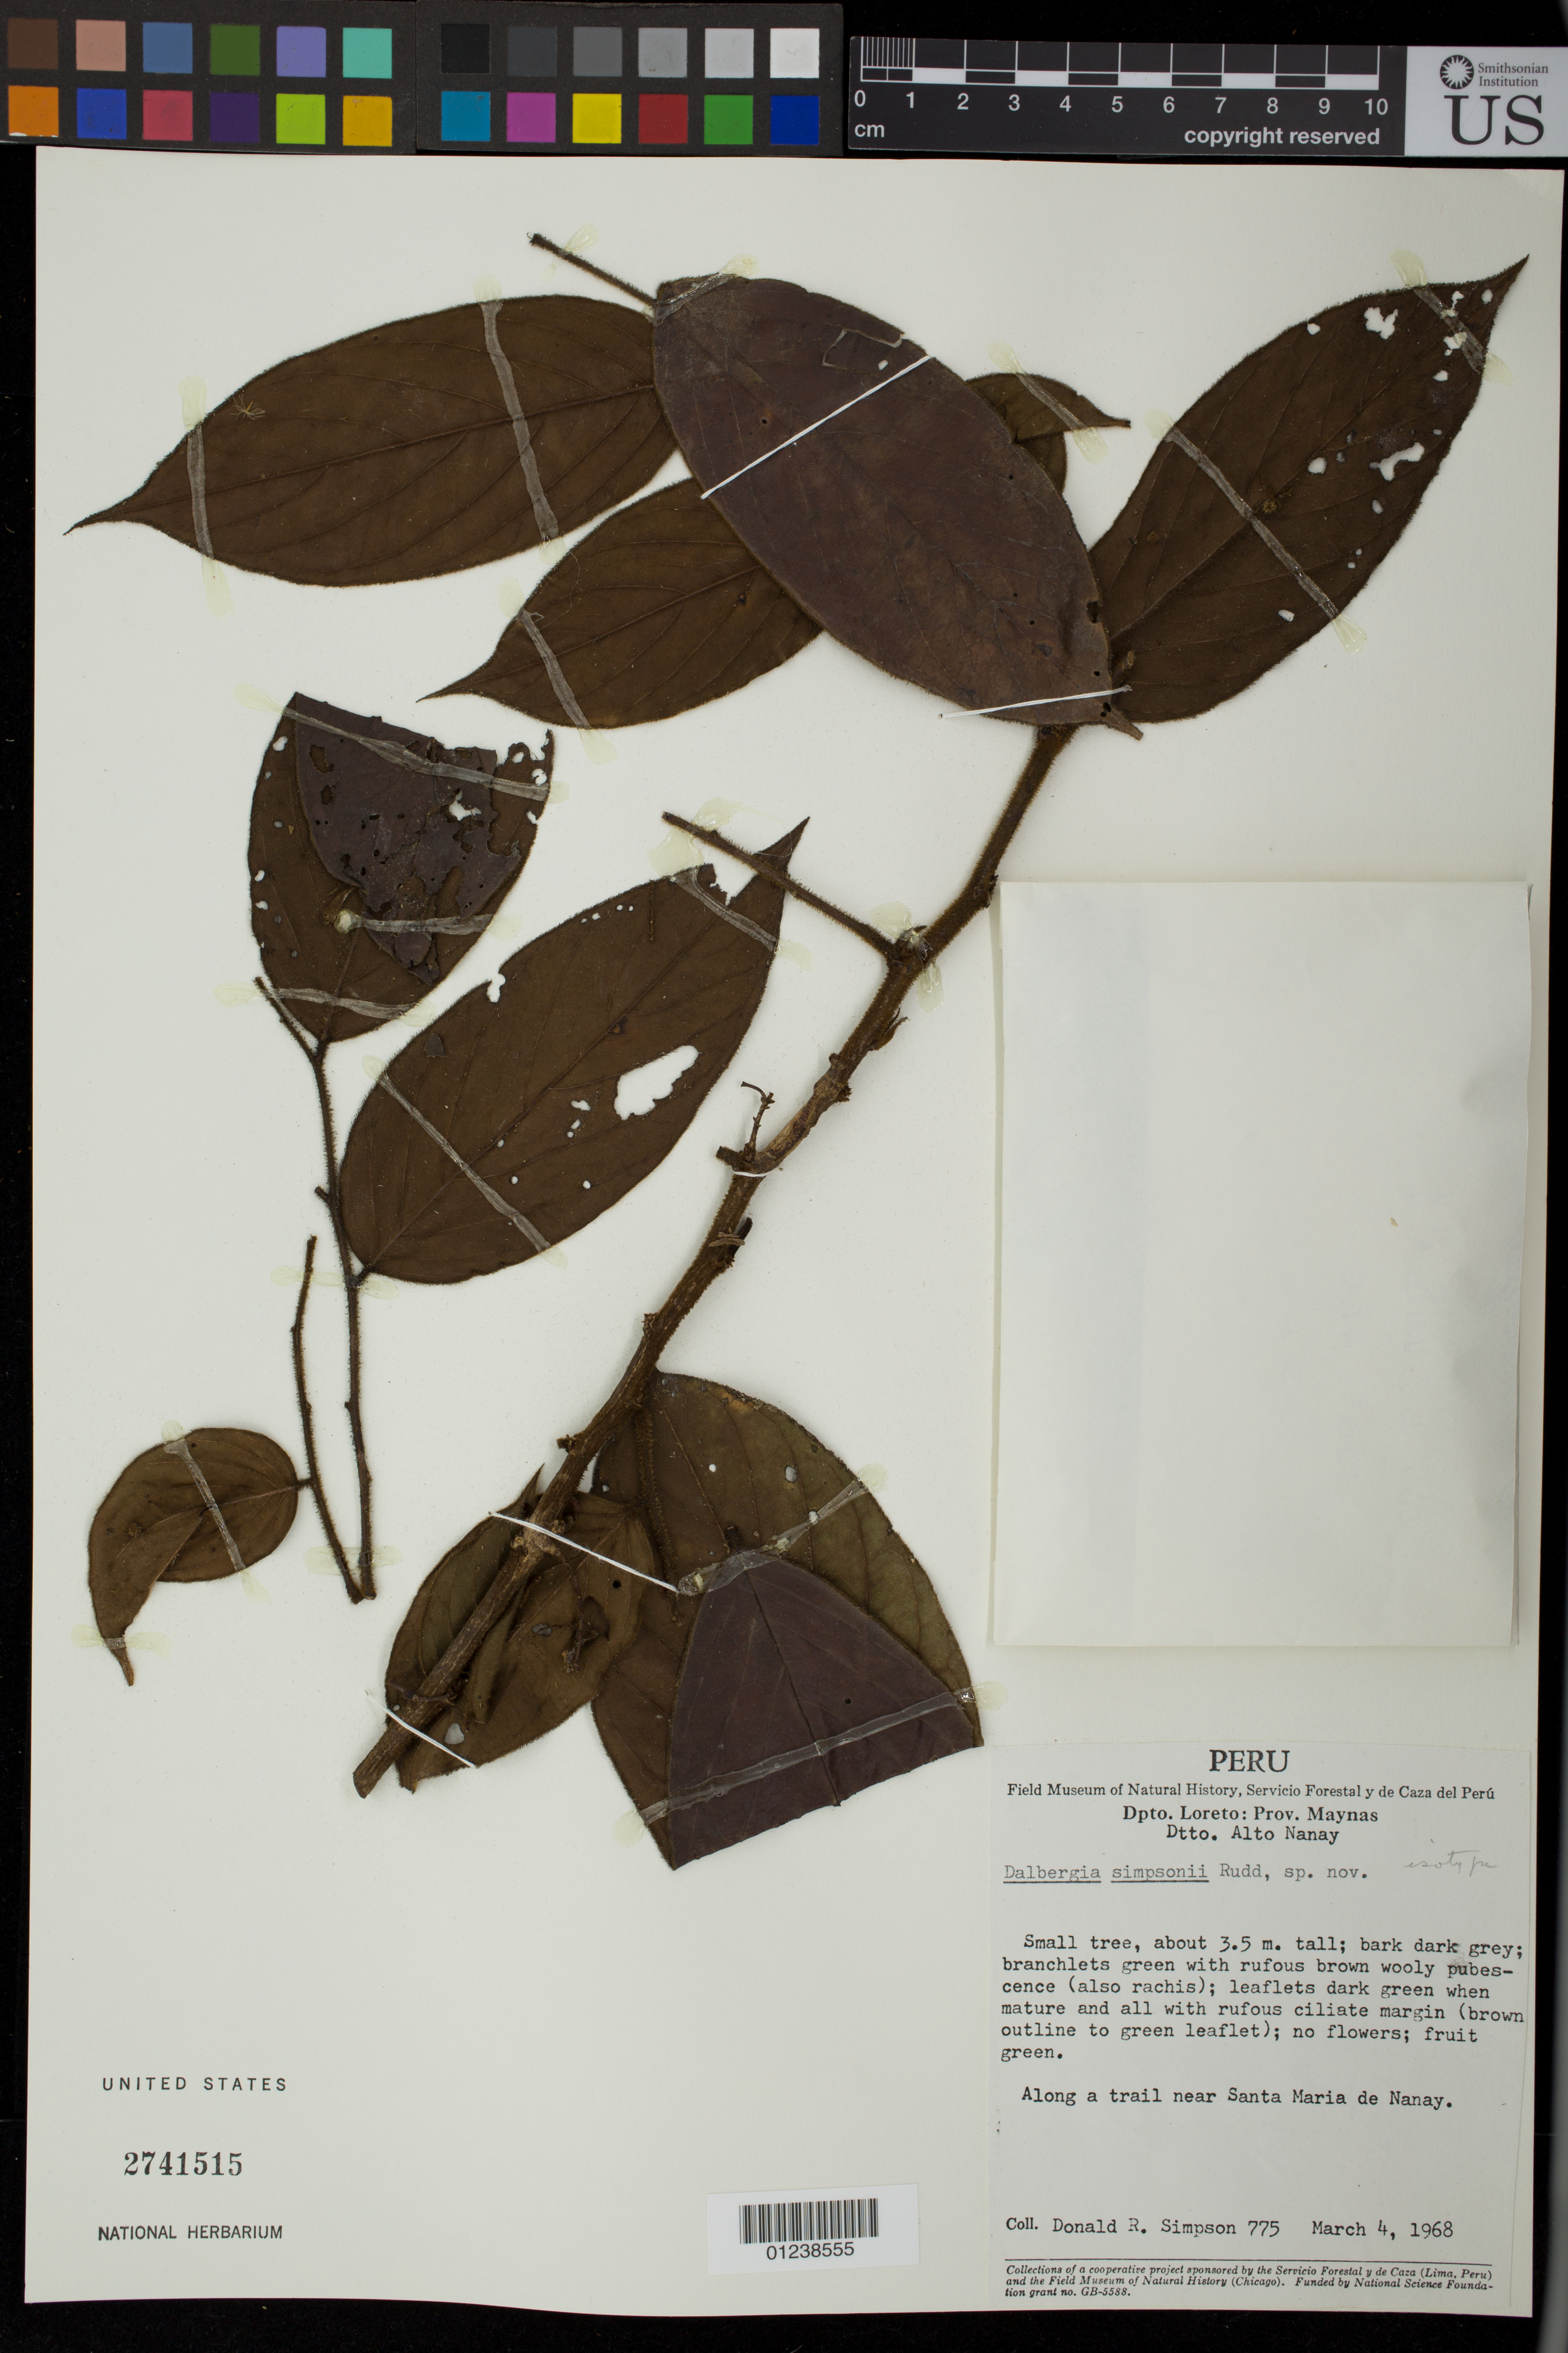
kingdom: Plantae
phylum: Tracheophyta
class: Magnoliopsida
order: Fabales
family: Fabaceae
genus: Dalbergia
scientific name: Dalbergia simpsonii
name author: Rudd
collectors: D. R. Simpson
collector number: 775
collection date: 1968-03-04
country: Peru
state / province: Loreto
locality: Along a trail near Santa Maria de Nanay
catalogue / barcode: US 2741515